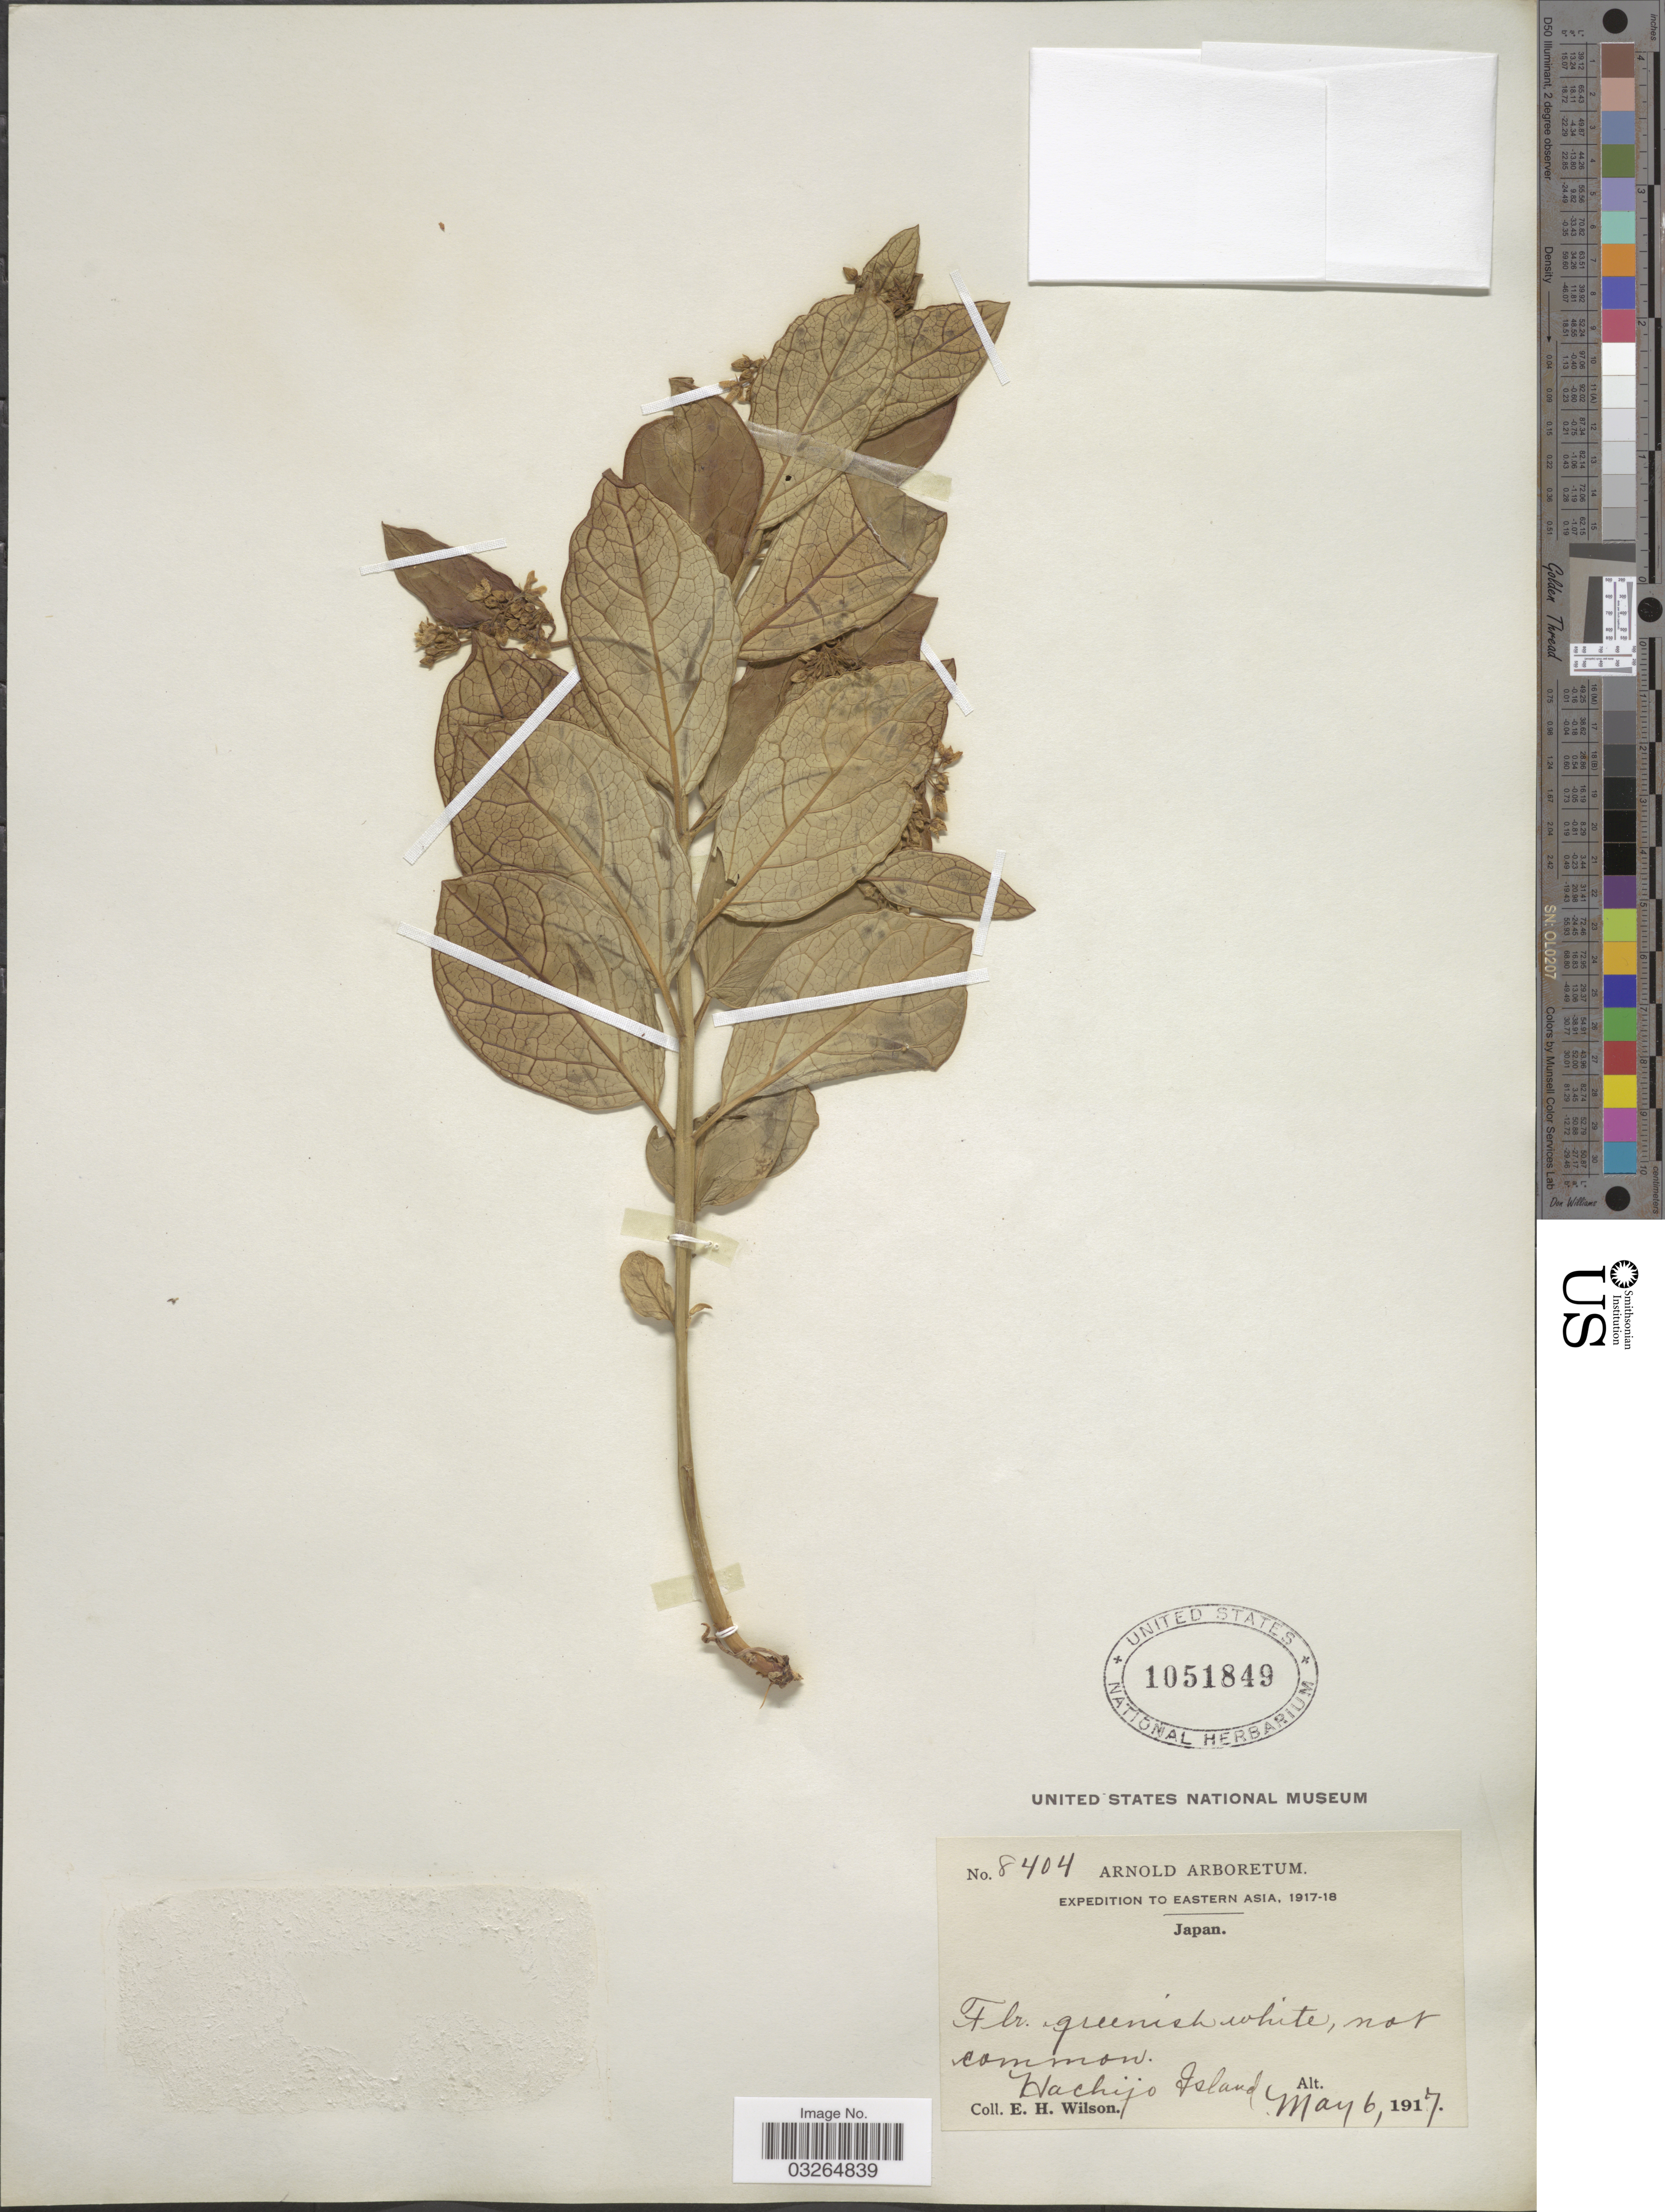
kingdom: Plantae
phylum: Tracheophyta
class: Magnoliopsida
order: Gentianales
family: Apocynaceae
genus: Cynanchum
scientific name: Cynanchum japonicum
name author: É. Morren & Decne.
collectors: E. Wilson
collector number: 8404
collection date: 1917-05-06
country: Japan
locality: Hachijo Island.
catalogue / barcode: US 1051849